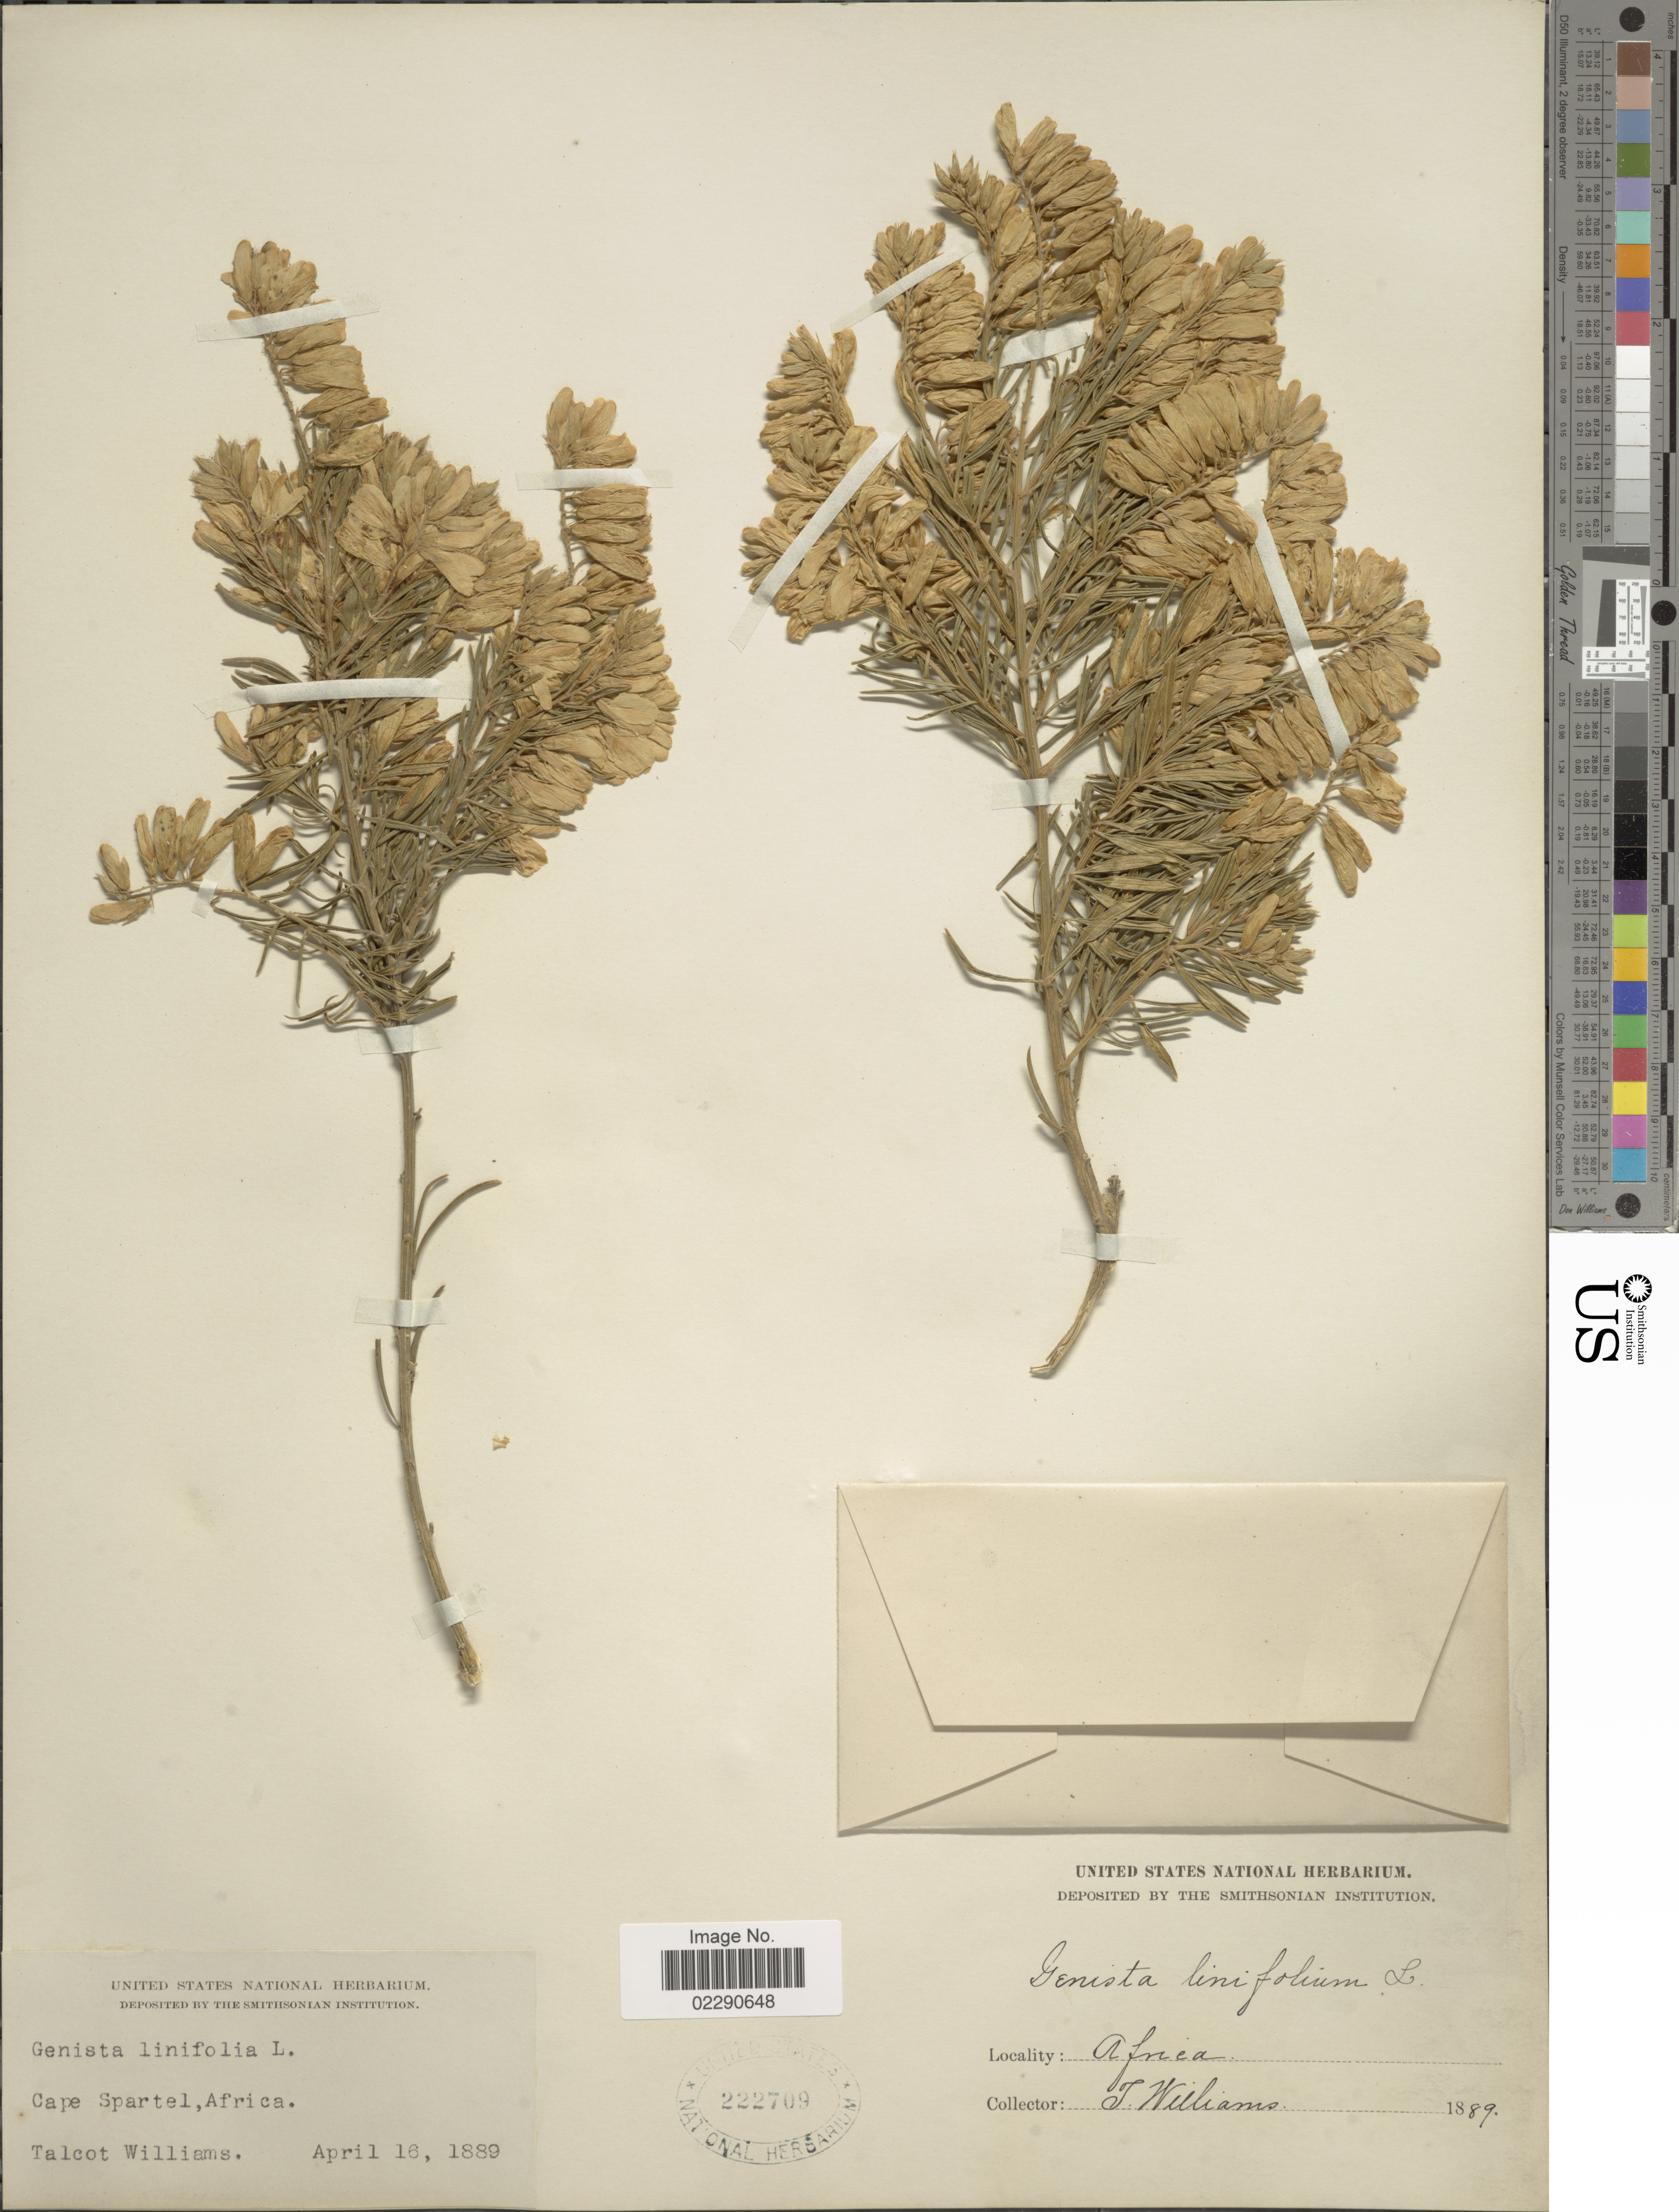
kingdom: Plantae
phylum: Tracheophyta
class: Magnoliopsida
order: Fabales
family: Fabaceae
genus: Genista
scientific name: Genista linifolia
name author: L.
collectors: T. Williams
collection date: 1889-04-16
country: Morocco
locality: Africa, Cape Spartel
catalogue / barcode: US 222709